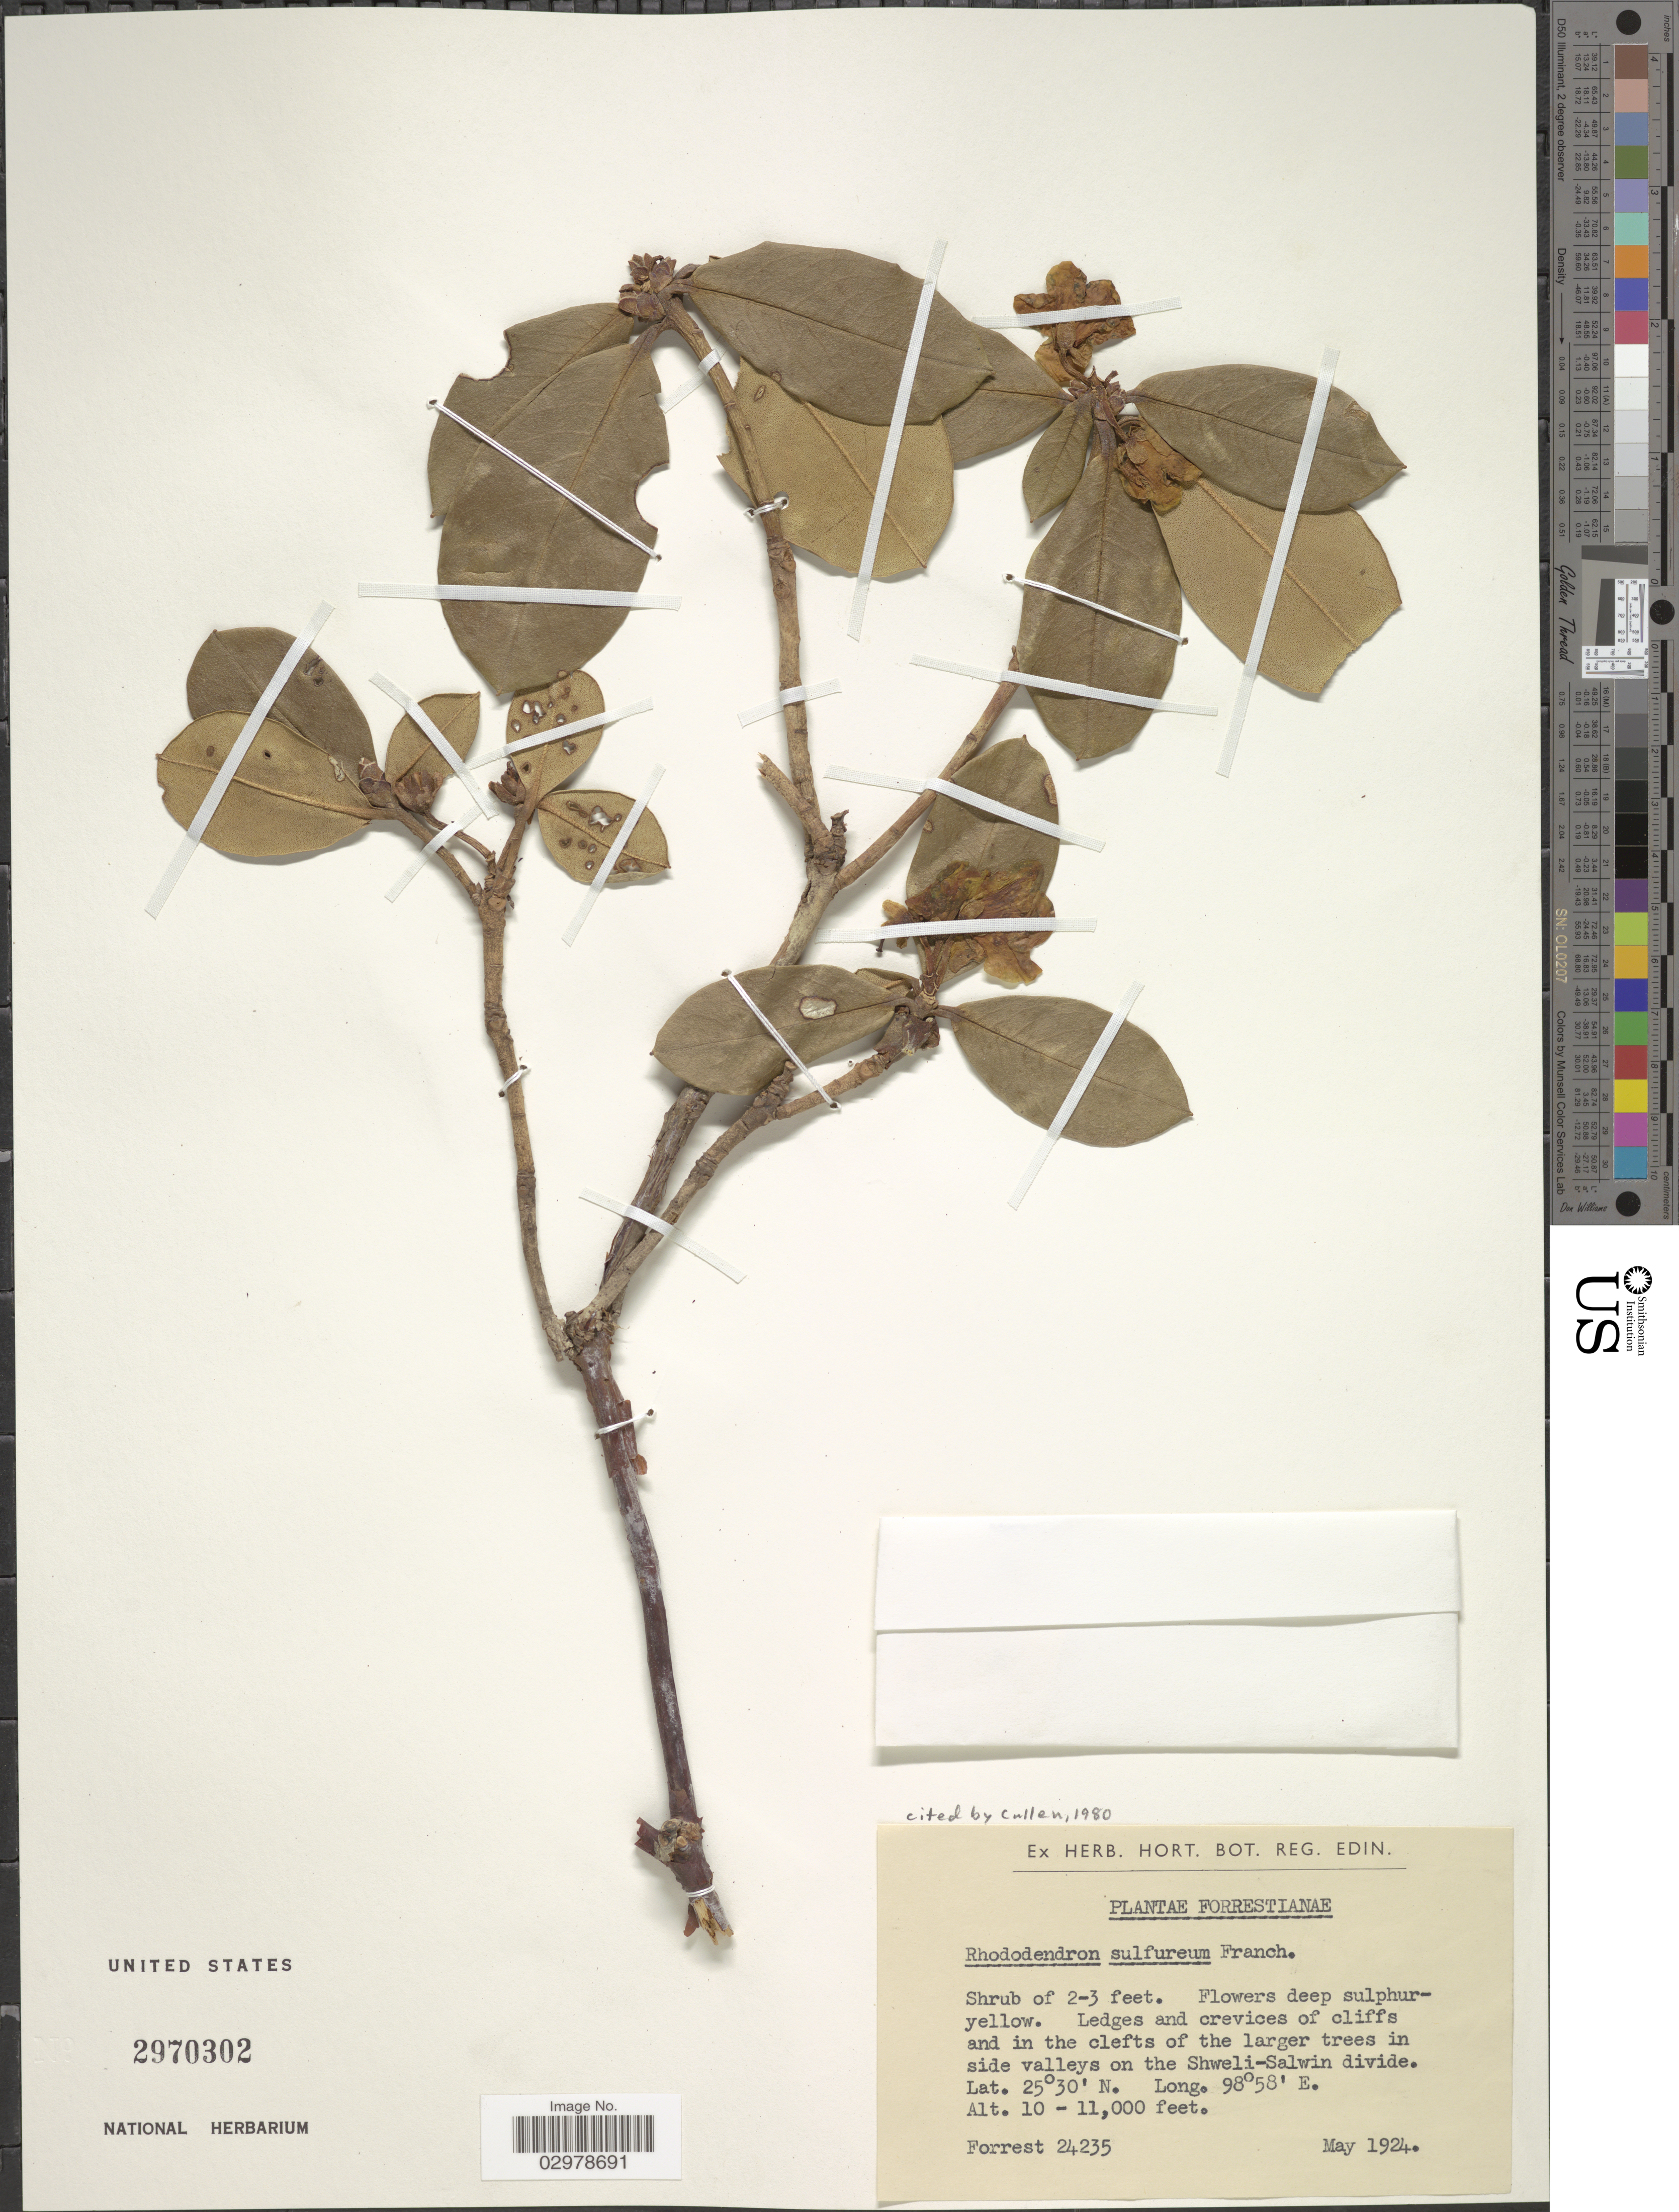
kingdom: Plantae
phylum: Tracheophyta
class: Magnoliopsida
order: Ericales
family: Ericaceae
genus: Rhododendron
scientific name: Rhododendron sulfureum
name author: Franch.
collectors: -. Forrest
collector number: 24235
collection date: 1924-05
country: China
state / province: Yunnan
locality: Valleys on the Shweli-Salwin divide.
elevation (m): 3048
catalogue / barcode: US 2970302